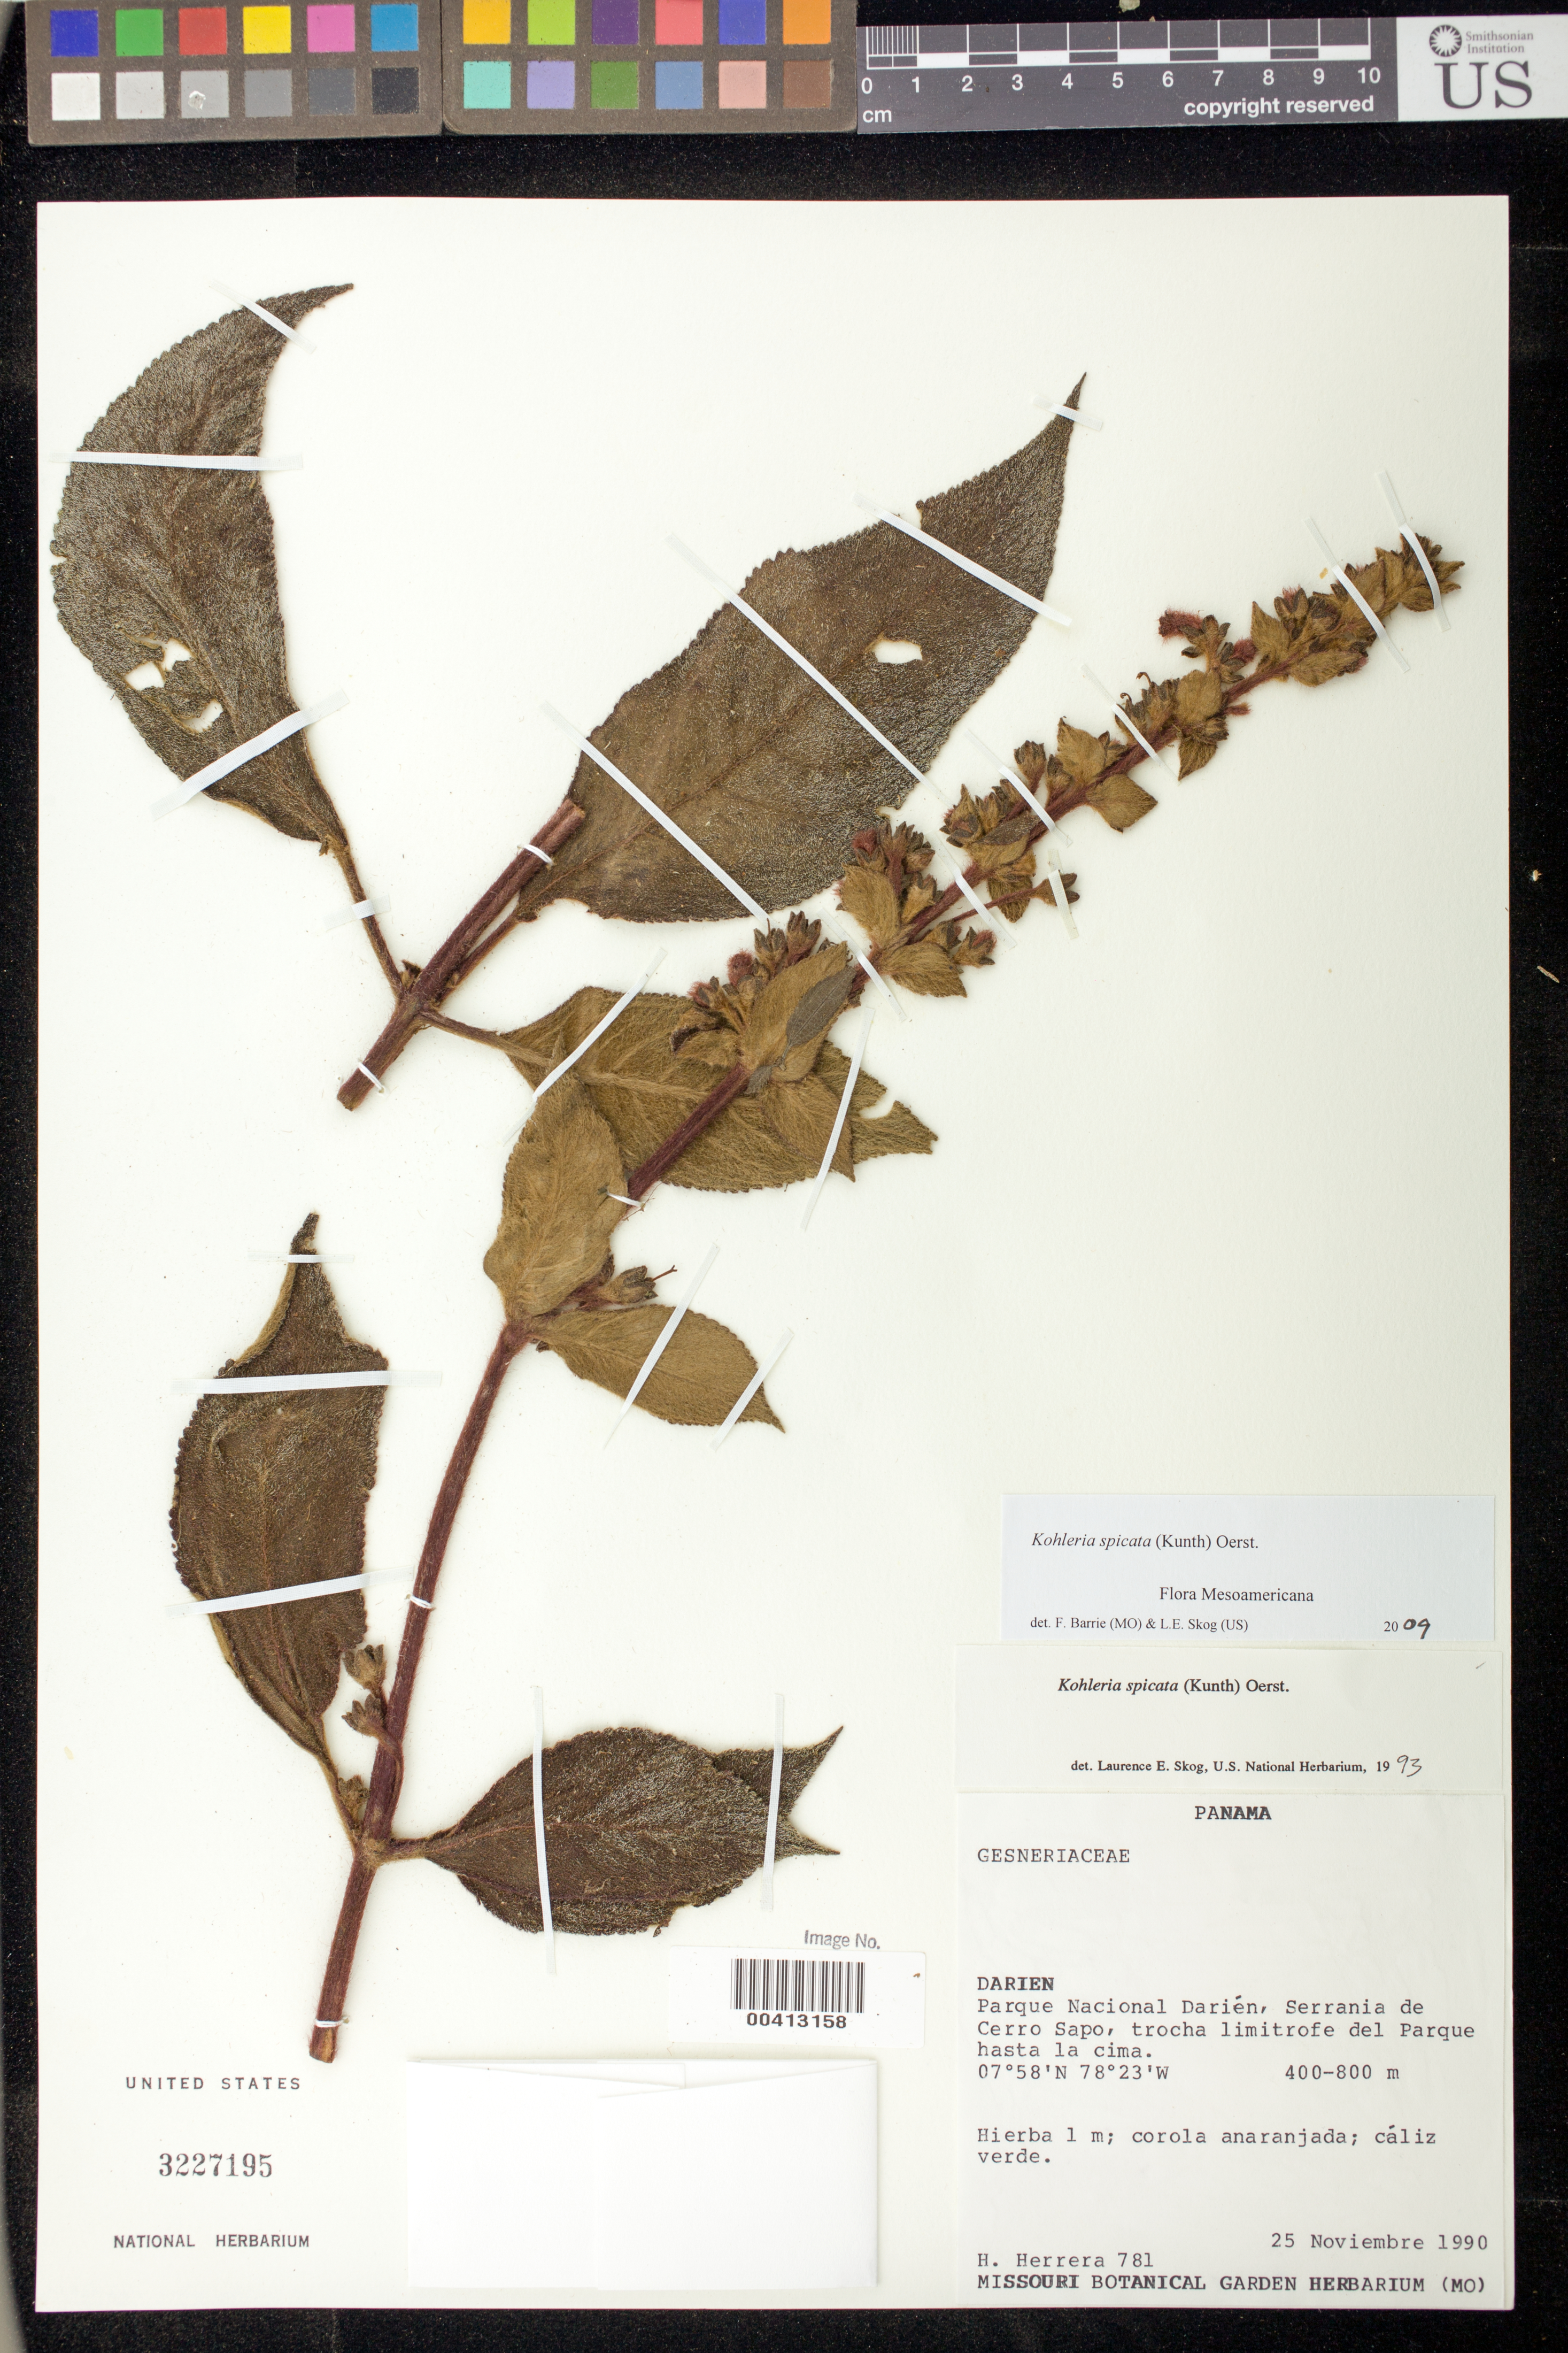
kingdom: Plantae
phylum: Tracheophyta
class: Magnoliopsida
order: Lamiales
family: Gesneriaceae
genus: Kohleria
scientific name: Kohleria spicata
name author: (Kunth) Oerst.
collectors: H. Herrera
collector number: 781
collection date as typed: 25 Nov 1990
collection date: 1990-11-25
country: Panama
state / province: Darién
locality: Darien National Park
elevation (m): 400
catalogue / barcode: US 3227195